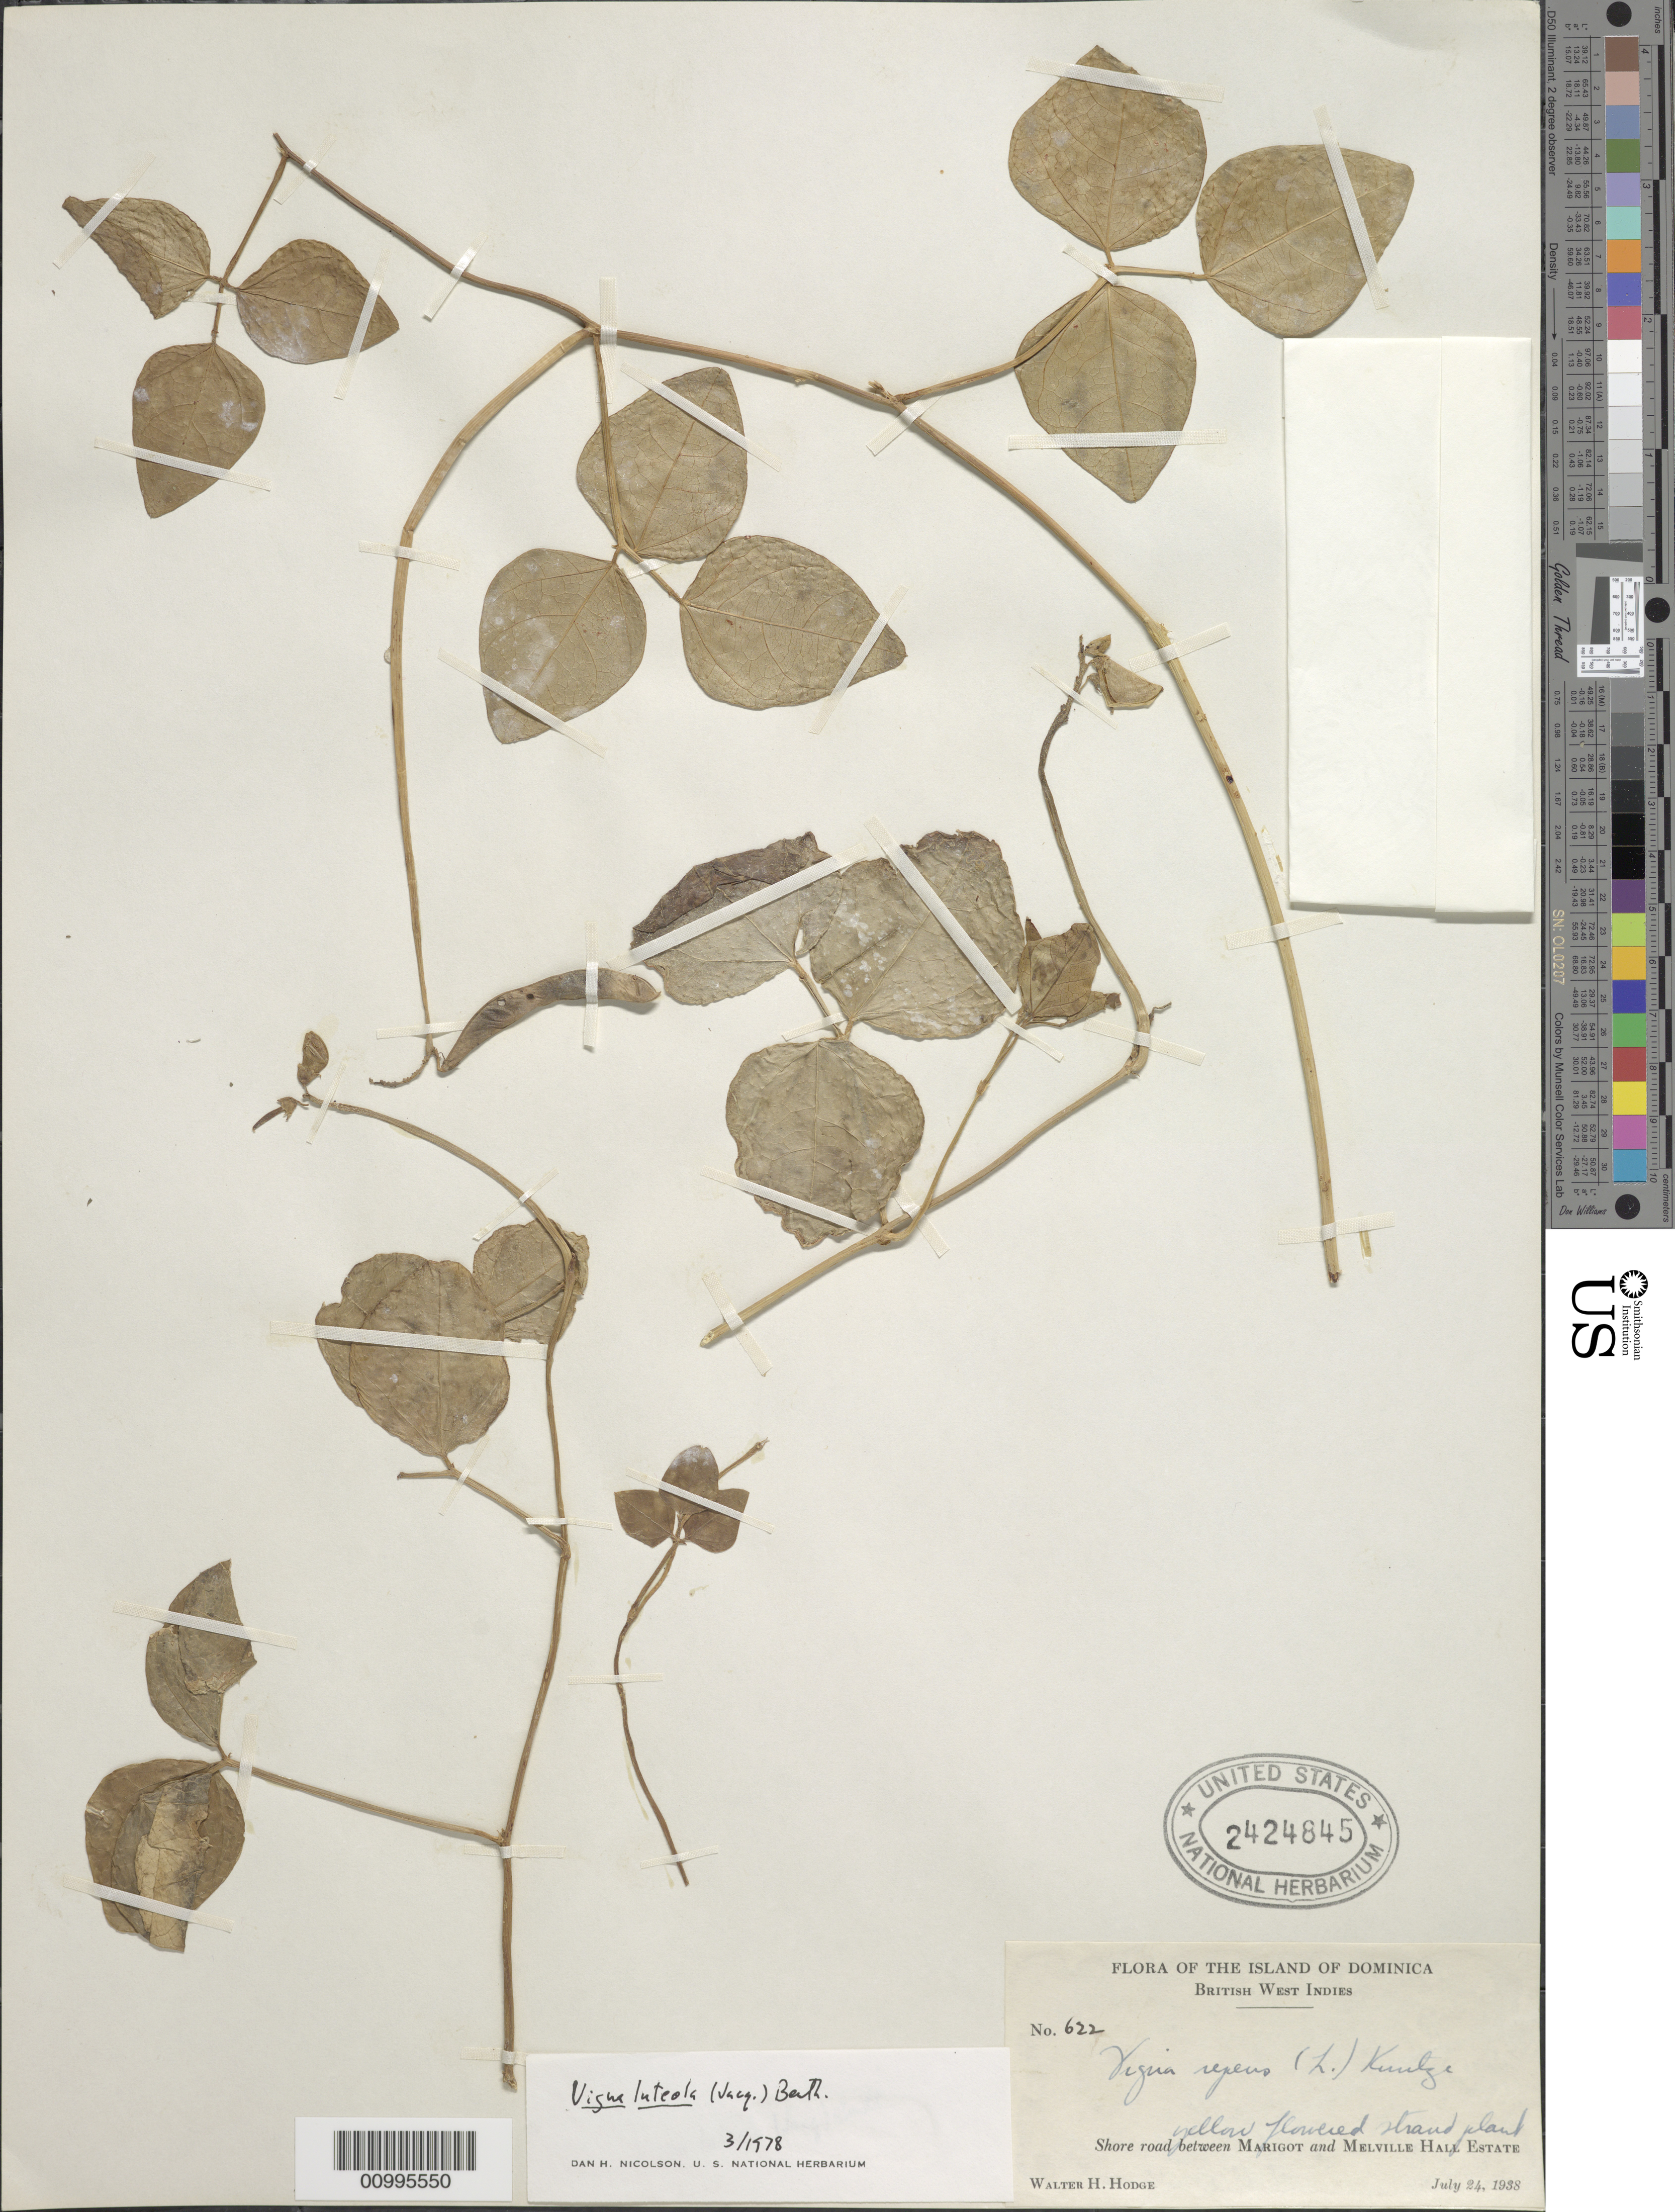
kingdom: Plantae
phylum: Tracheophyta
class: Magnoliopsida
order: Fabales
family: Fabaceae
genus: Vigna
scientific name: Vigna luteola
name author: (Jacq.) Benth.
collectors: W. Hodge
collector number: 622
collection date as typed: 24 Jul 1938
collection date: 1938-07-24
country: Dominica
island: Dominica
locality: Shore road between Marigot and Melville Hall Estate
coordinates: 0 N, 0 E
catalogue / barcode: US 2424845